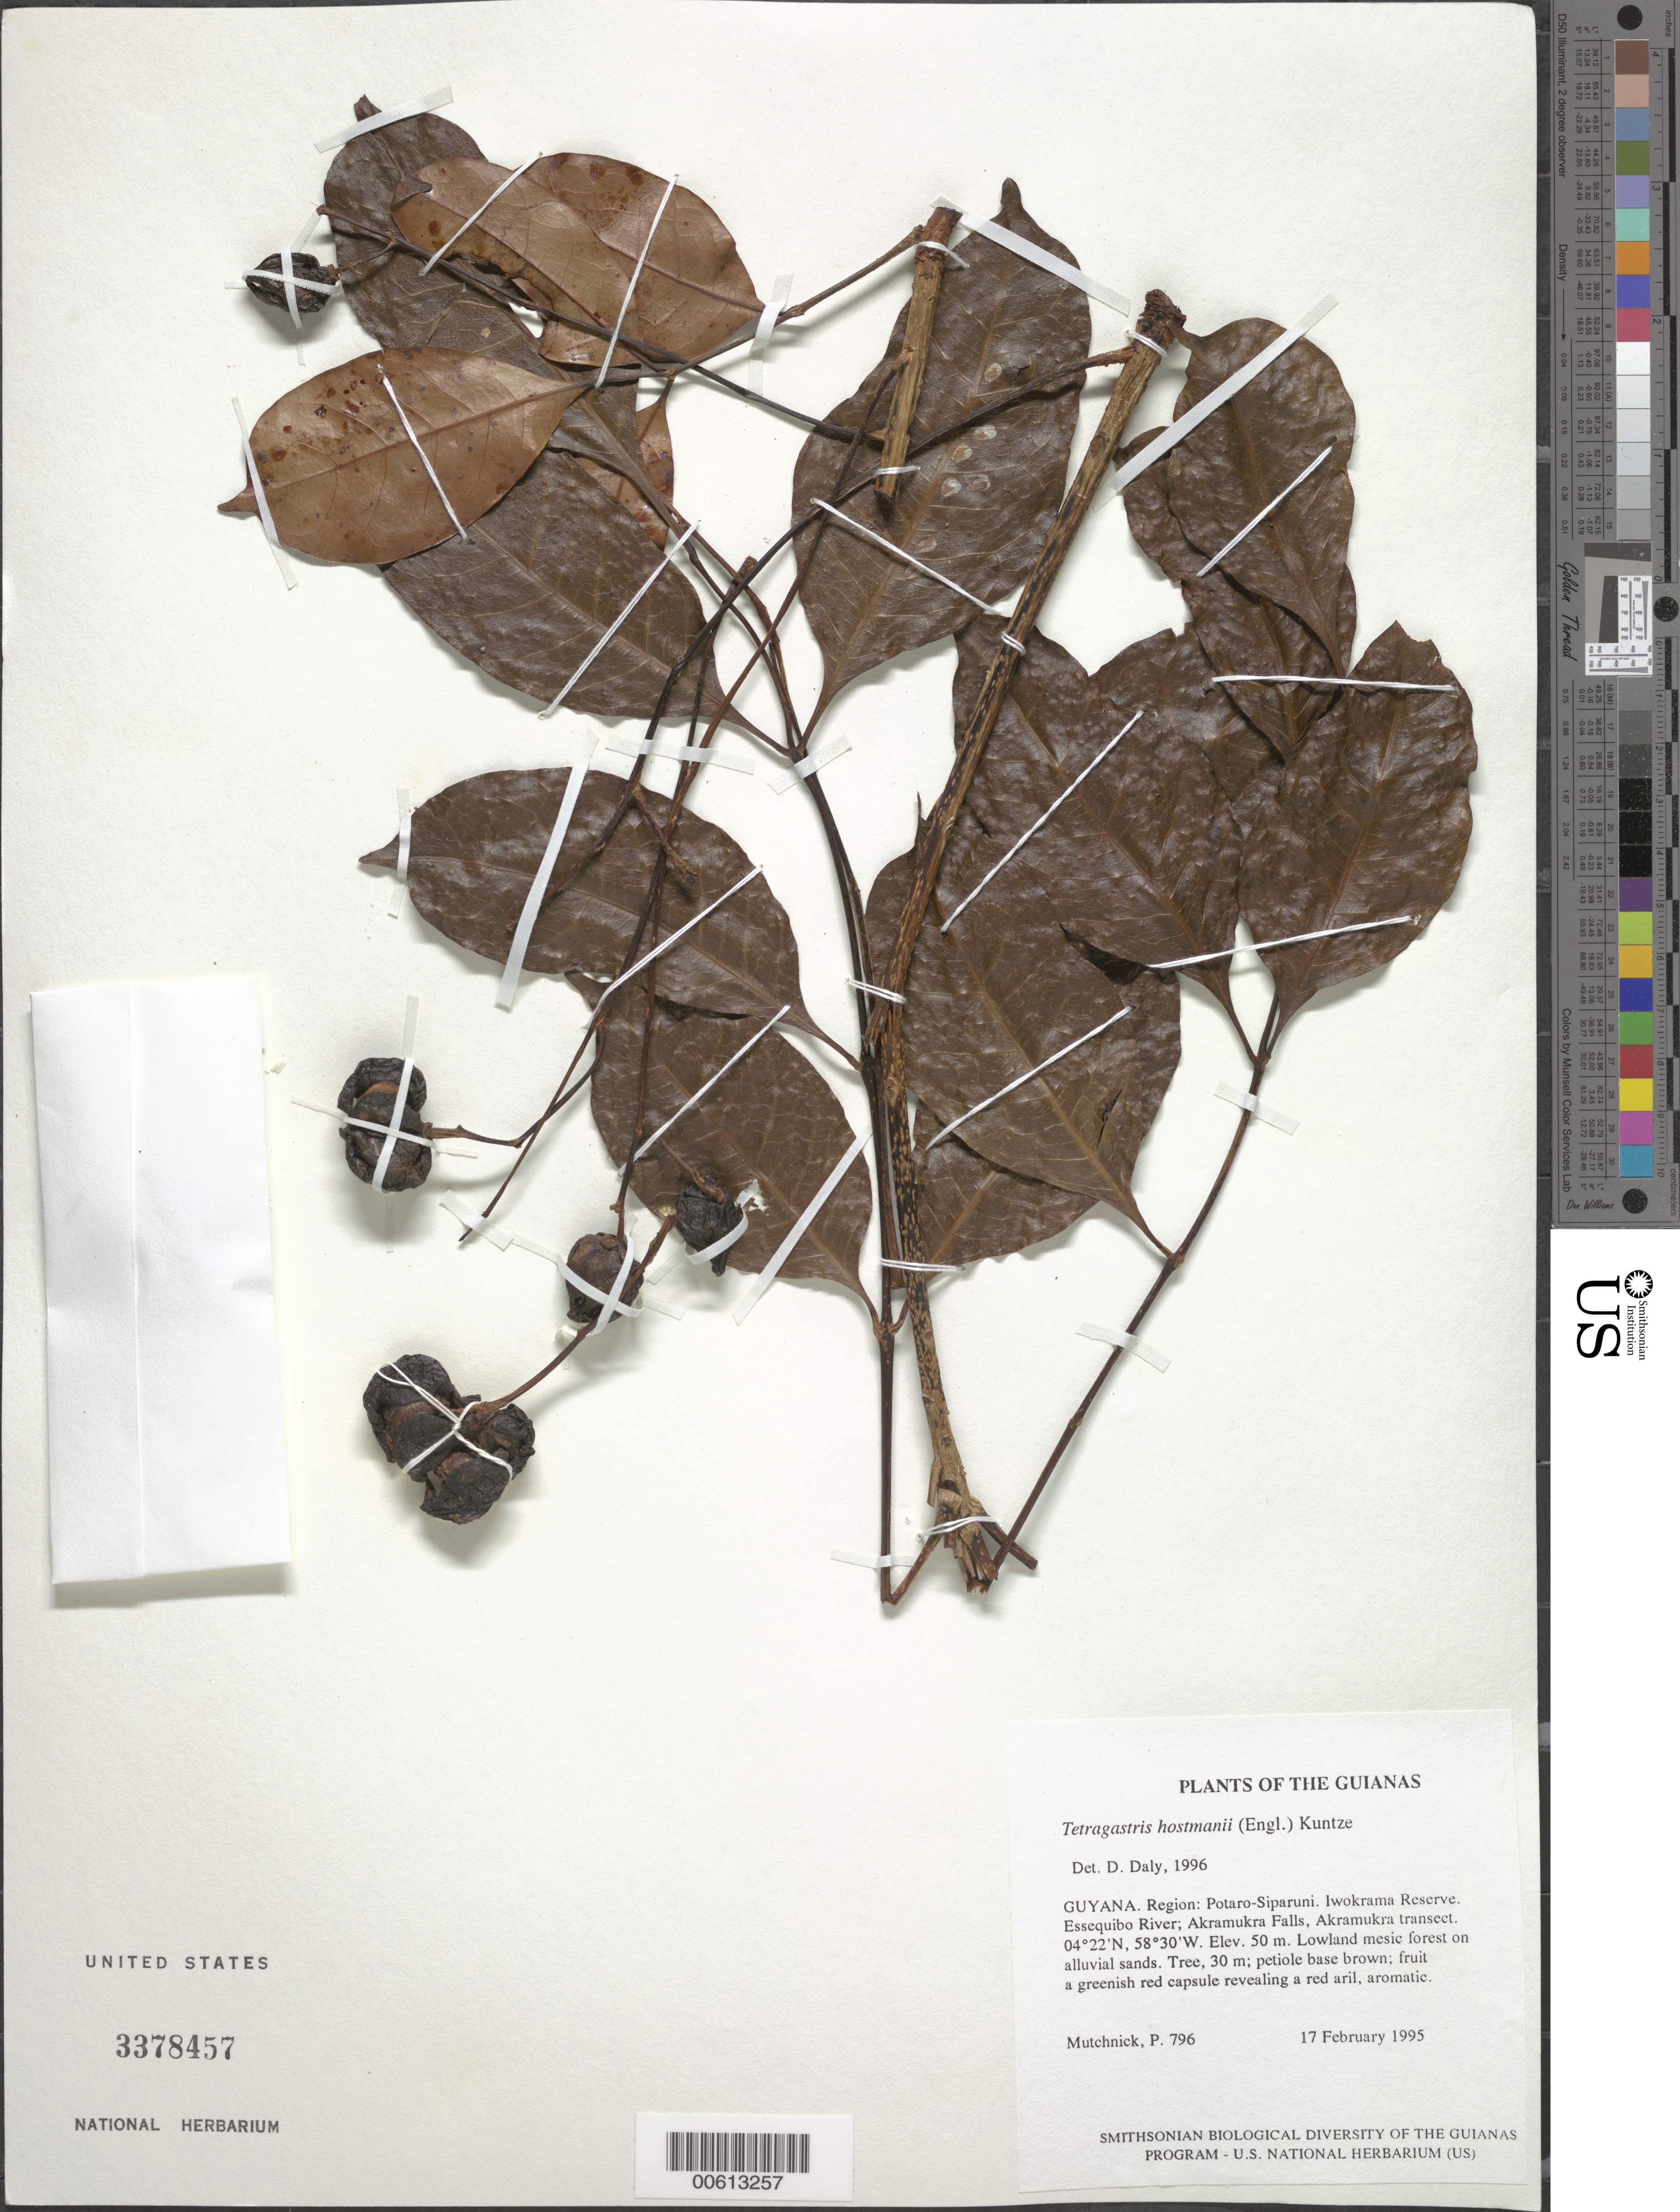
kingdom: Plantae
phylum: Tracheophyta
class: Magnoliopsida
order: Sapindales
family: Burseraceae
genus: Protium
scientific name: Protium surinamense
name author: Byng & Christenh.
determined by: Daly, Douglas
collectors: P. Mutchnick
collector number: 796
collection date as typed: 17 February 1995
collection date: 1995-02-17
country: Guyana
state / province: Potaro-Siparuni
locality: Iwokrama Reserve. Essequibo River; Akramukra Falls, Akramukra transect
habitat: Lowland mesic forest on alluvial sands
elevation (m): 50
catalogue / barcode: US 3378457